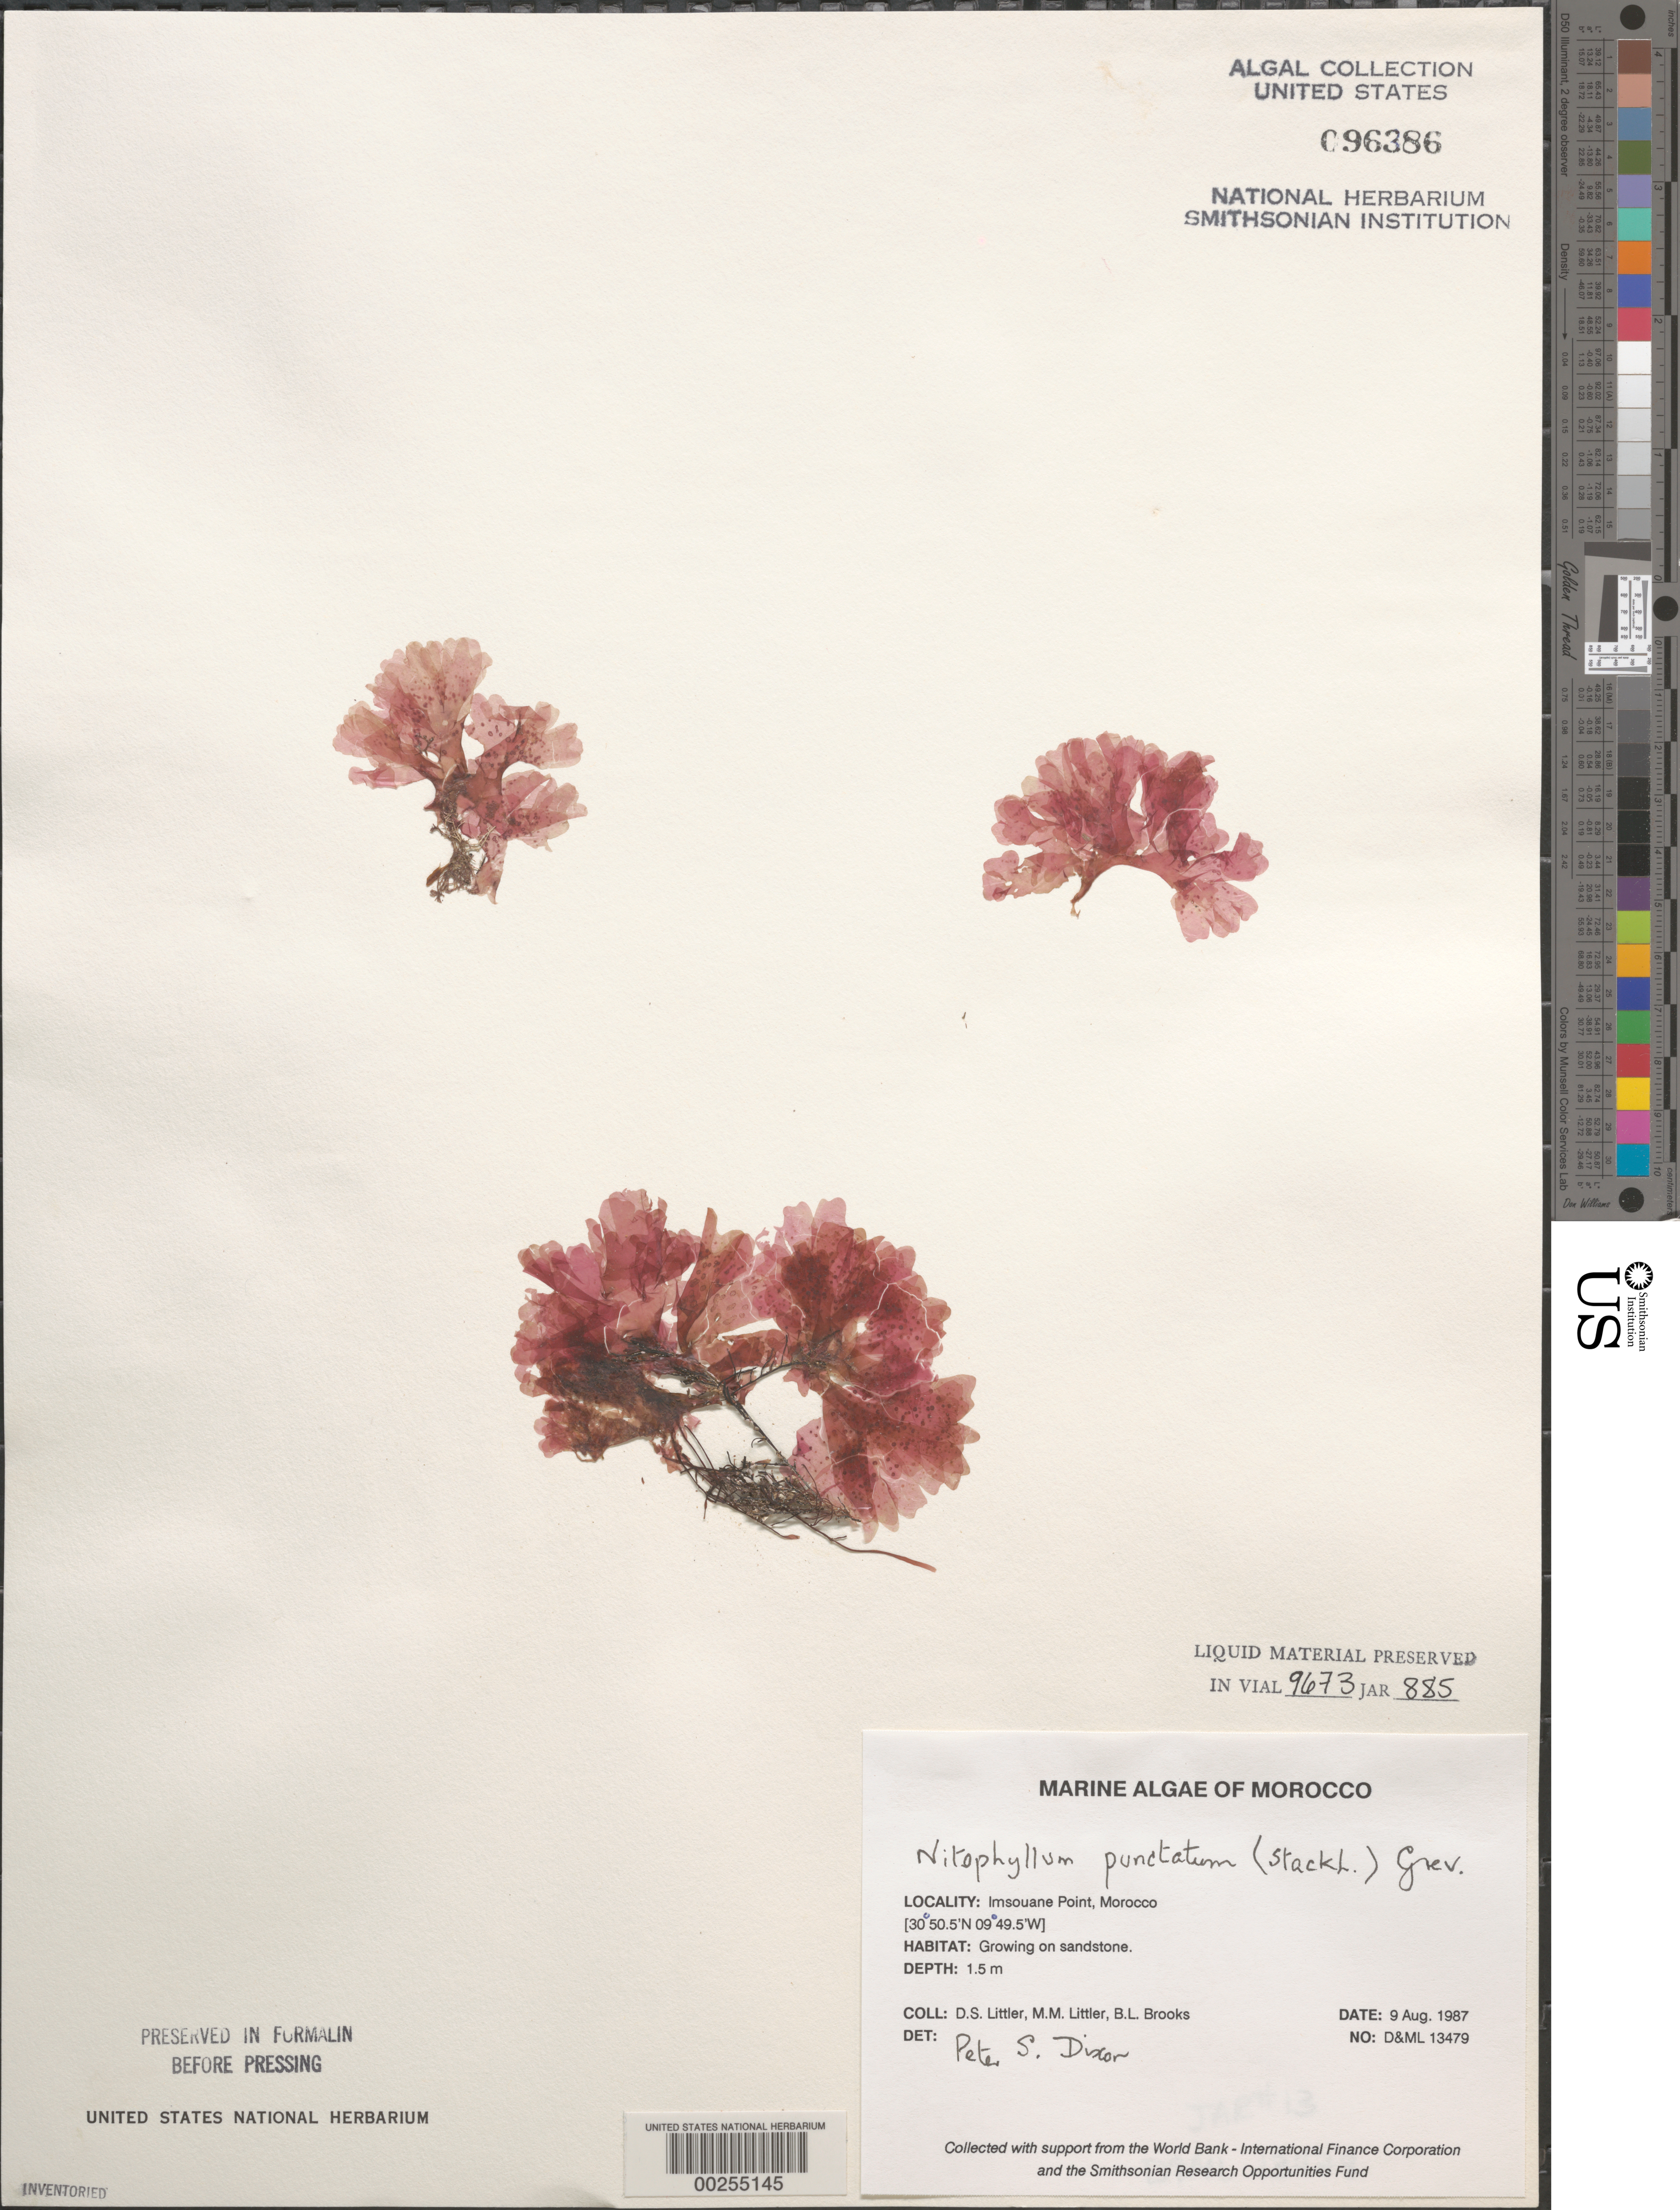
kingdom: Plantae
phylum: Rhodophyta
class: Florideophyceae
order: Ceramiales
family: Delesseriaceae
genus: Nitophyllum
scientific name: Nitophyllum punctatum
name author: (Stackh.) Grev.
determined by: Dixon, P. S.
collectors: D. S. Littler, M. M. Littler & B. Brooks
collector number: D&ML 13479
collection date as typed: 09 Aug 1987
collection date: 1987-08-09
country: Morocco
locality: Imsouane Point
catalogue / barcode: US 96386